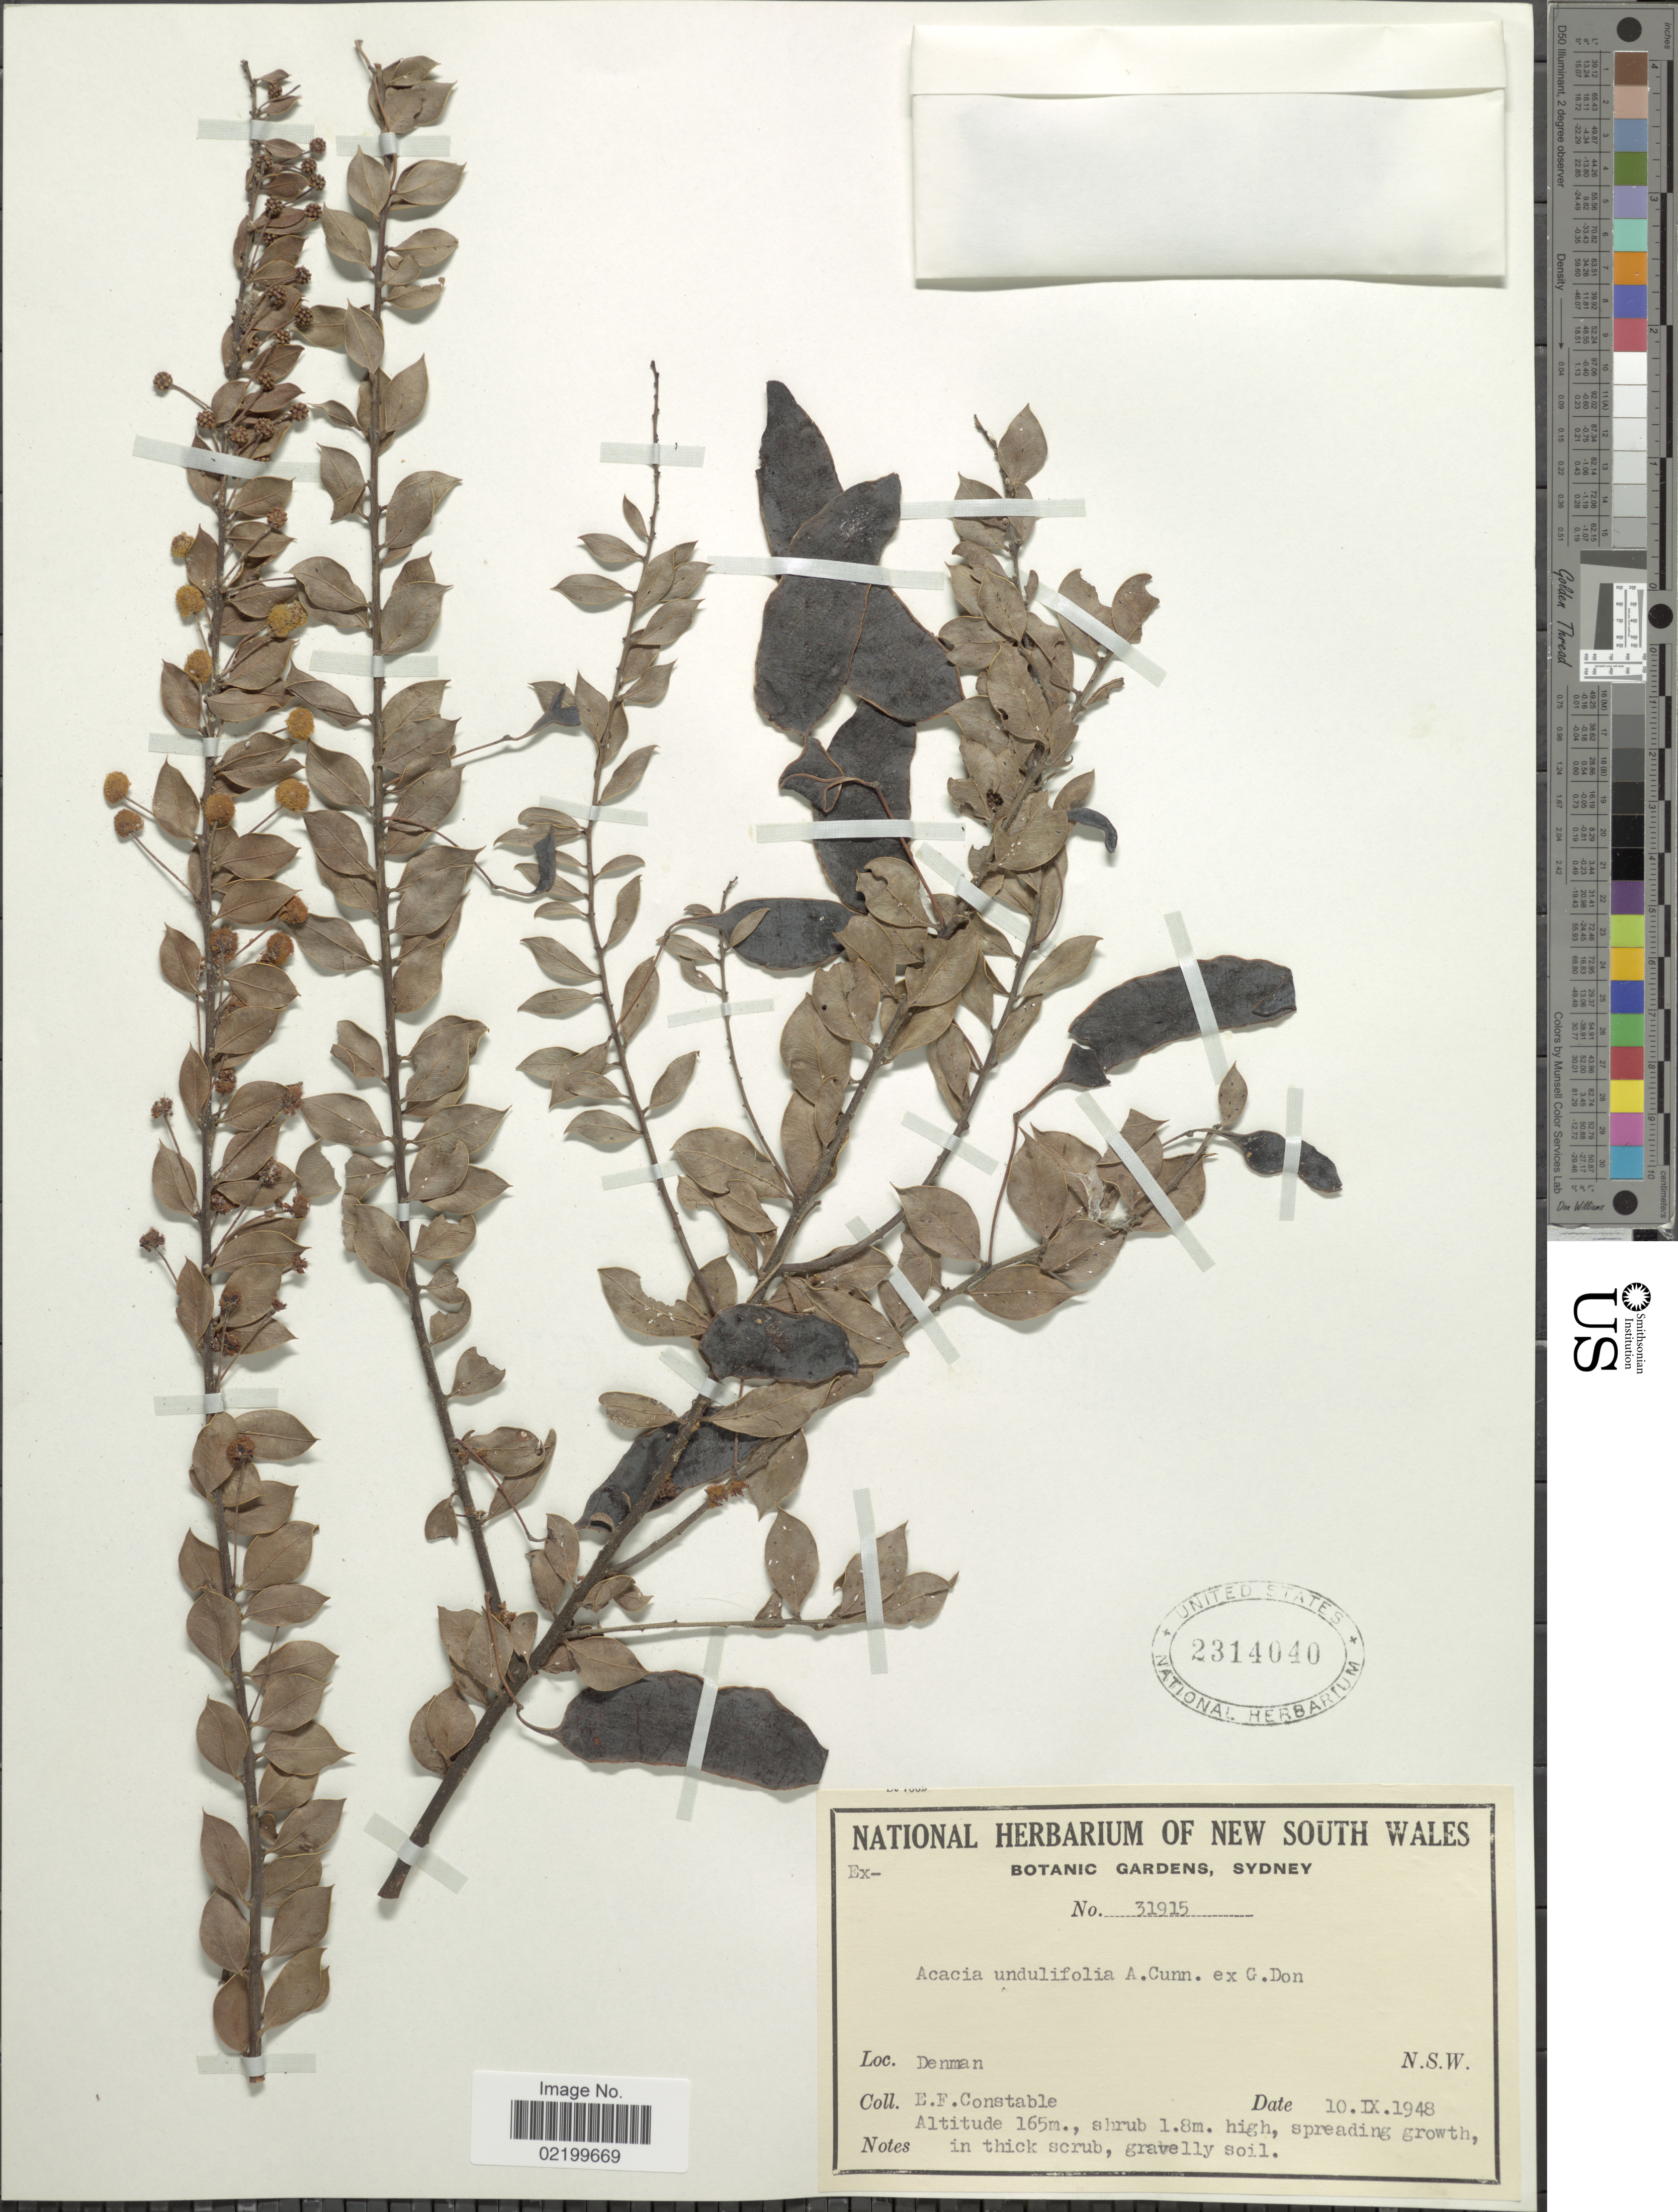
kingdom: Plantae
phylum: Tracheophyta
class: Magnoliopsida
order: Fabales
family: Fabaceae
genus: Acacia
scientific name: Acacia uncinata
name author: Lindl.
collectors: E. F. Constable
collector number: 31915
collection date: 1948-09-10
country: Australia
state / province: New South Wales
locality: Denman, N.S.W.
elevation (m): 165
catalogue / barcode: US 2314040